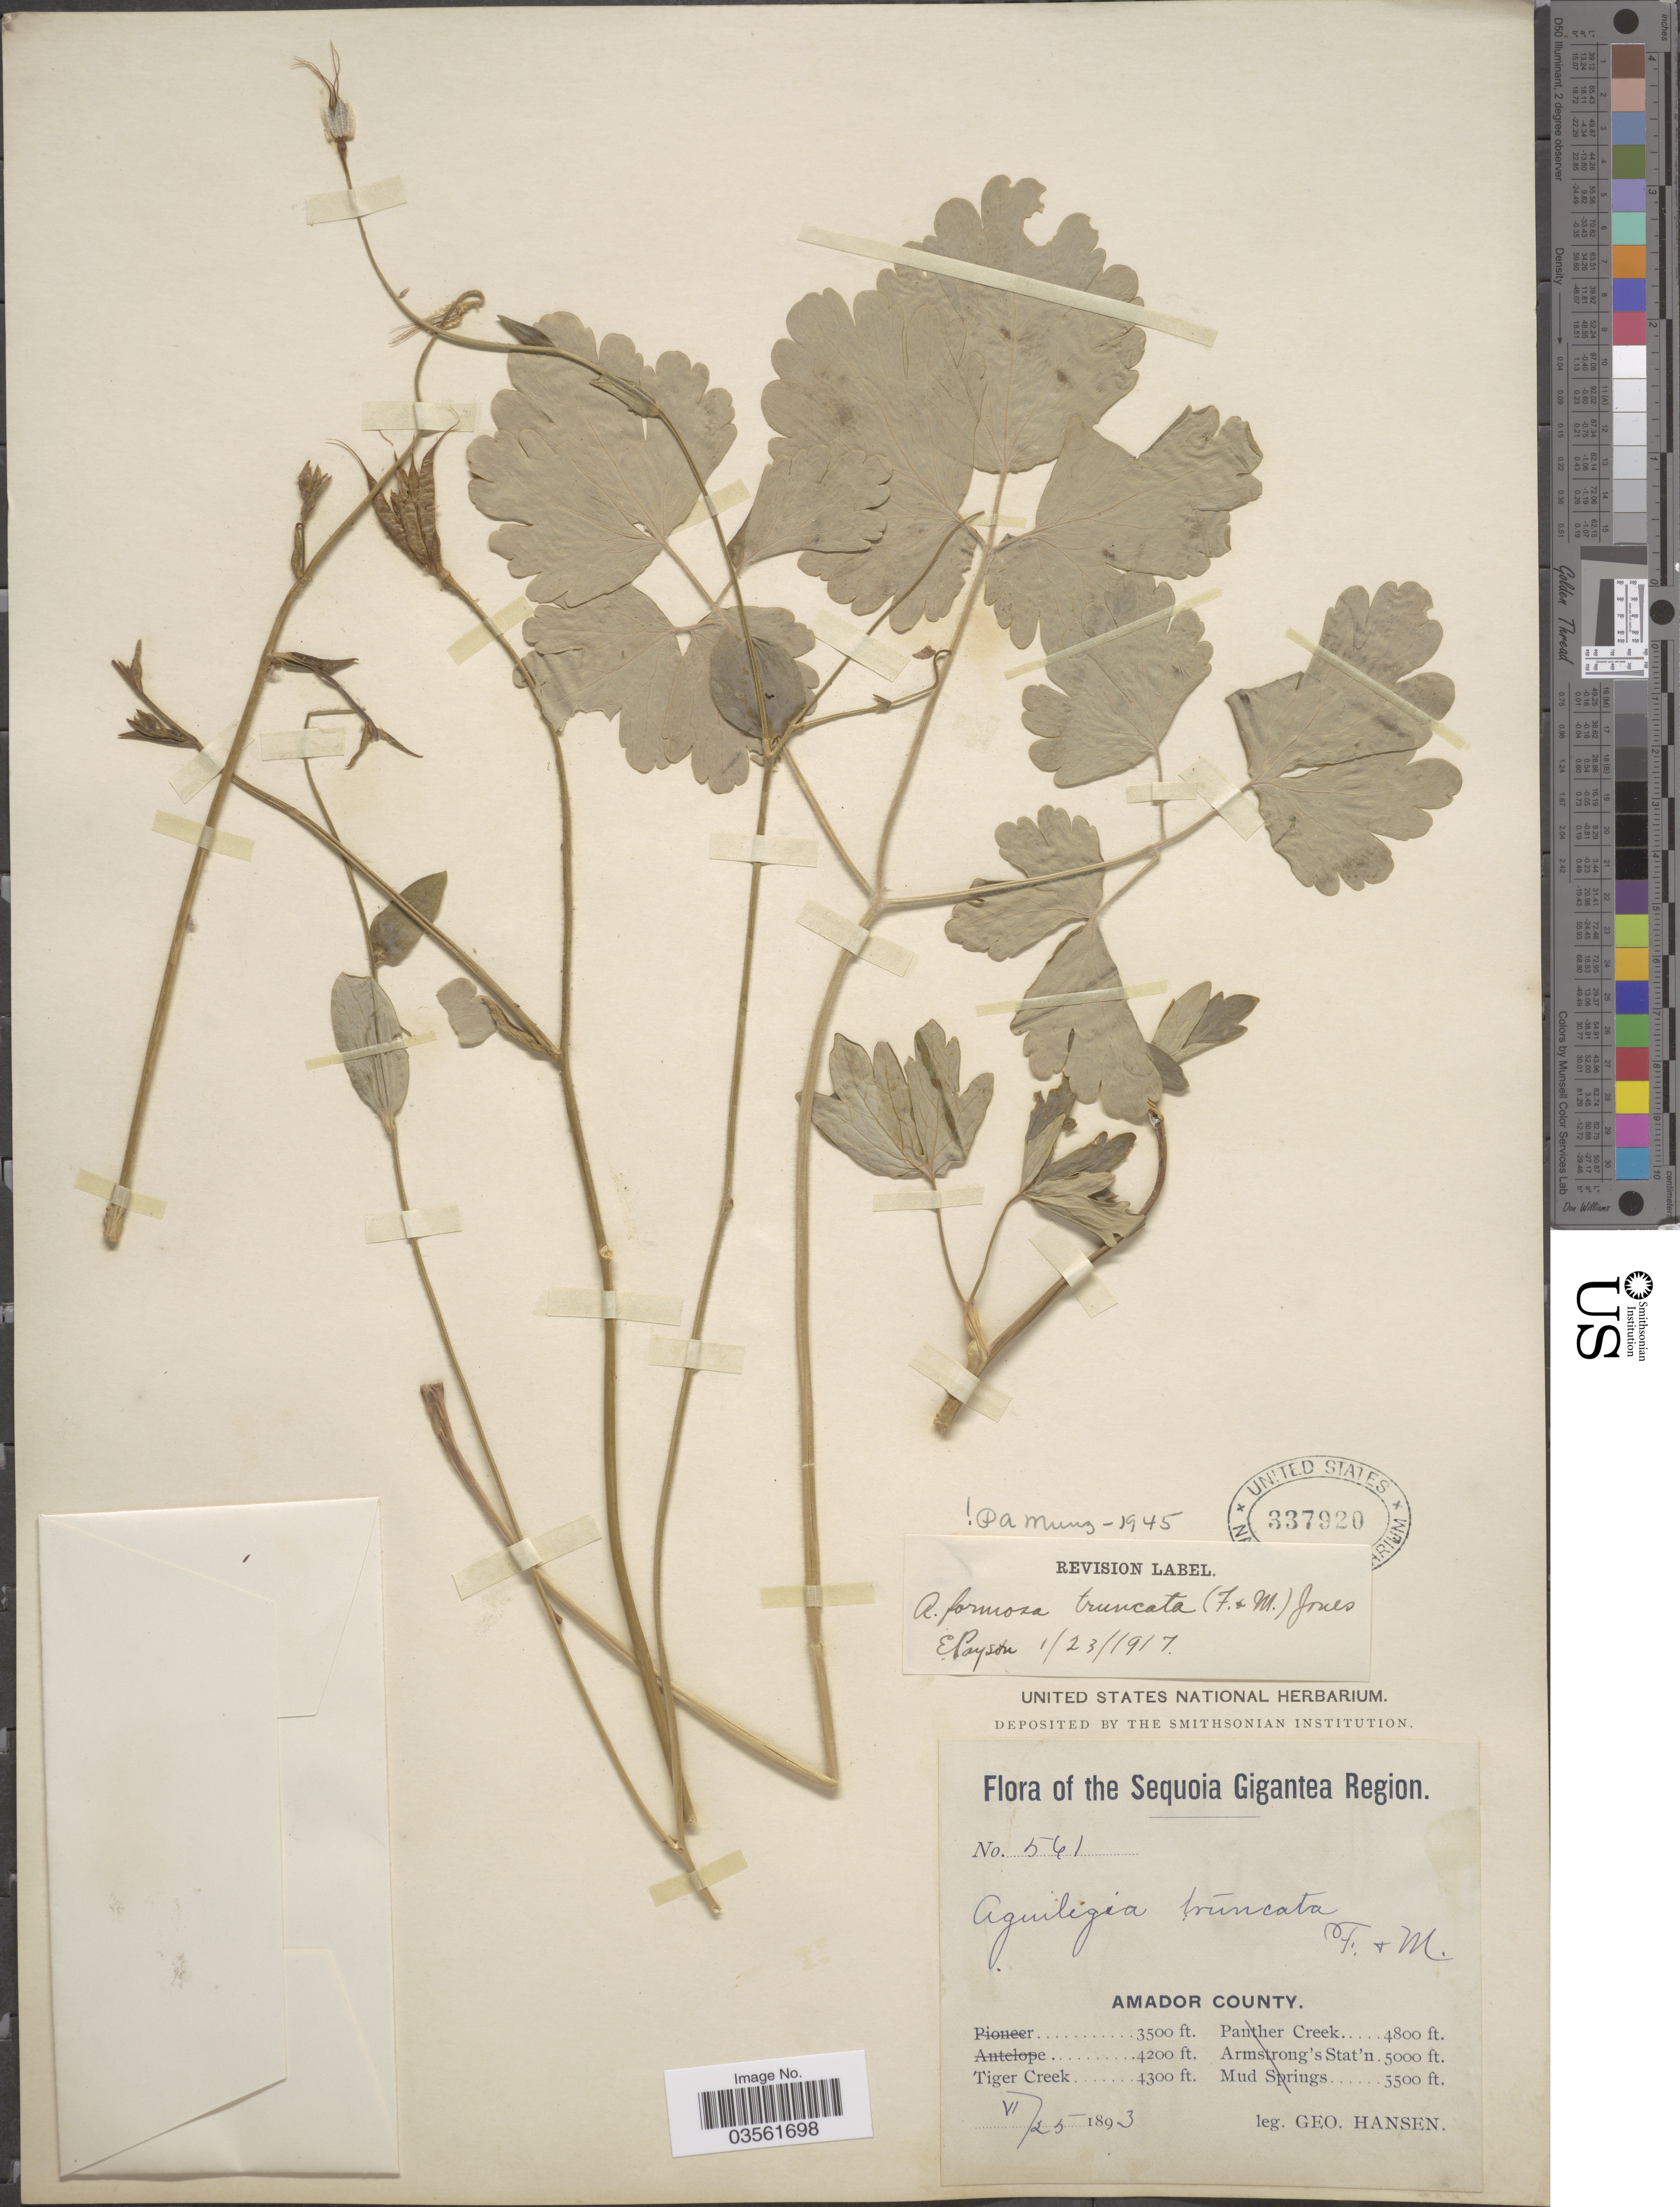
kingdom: Plantae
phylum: Tracheophyta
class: Magnoliopsida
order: Ranunculales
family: Ranunculaceae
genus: Aquilegia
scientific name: Aquilegia formosa var. truncata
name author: M.E. Jones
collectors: G. Hansen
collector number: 561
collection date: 1893-06-25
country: United States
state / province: California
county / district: Amador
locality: Sequoia Gigantea Region. Amador County. Tiger Creek.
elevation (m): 1311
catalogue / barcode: US 337920